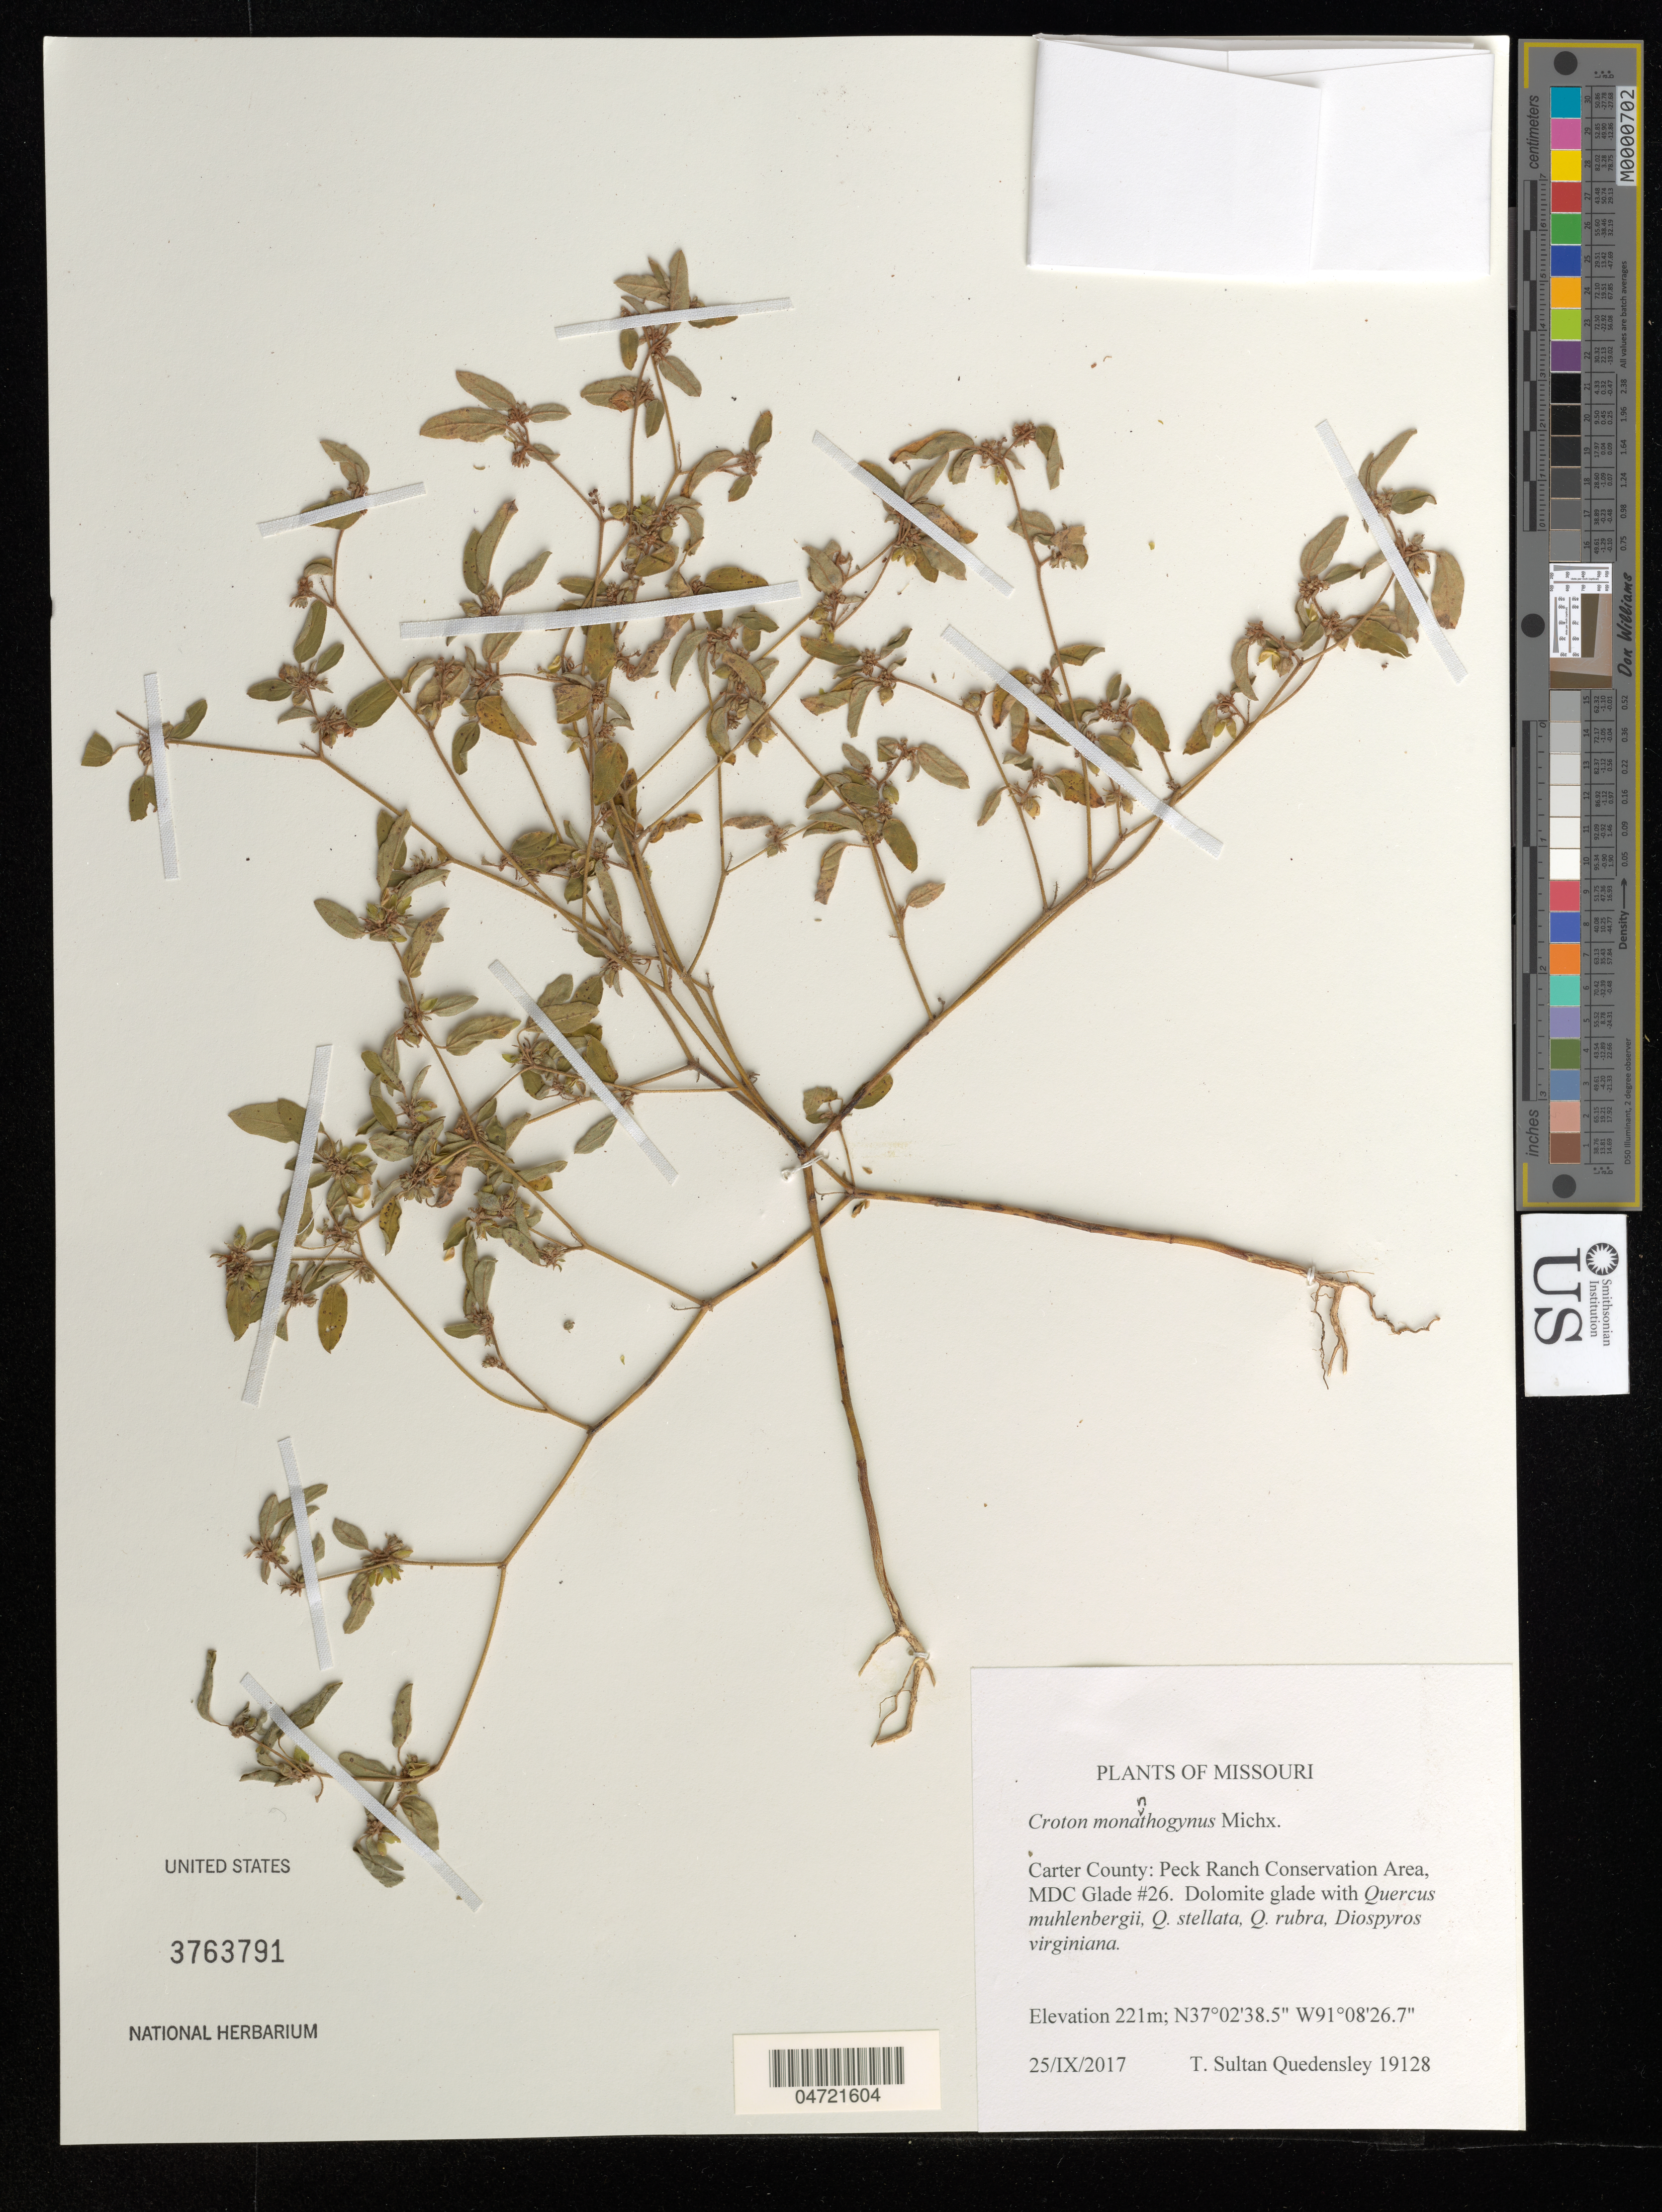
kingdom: Plantae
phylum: Tracheophyta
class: Magnoliopsida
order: Malpighiales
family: Euphorbiaceae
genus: Croton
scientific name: Croton monanthogynus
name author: Michx.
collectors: T. S. Quedensley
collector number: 19128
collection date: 2017-09-25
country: United States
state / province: Missouri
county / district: Carter County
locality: Peck Ranch Conservation Area, MDC Glade #26.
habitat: Dolomite glade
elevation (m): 221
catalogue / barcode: US 3763791